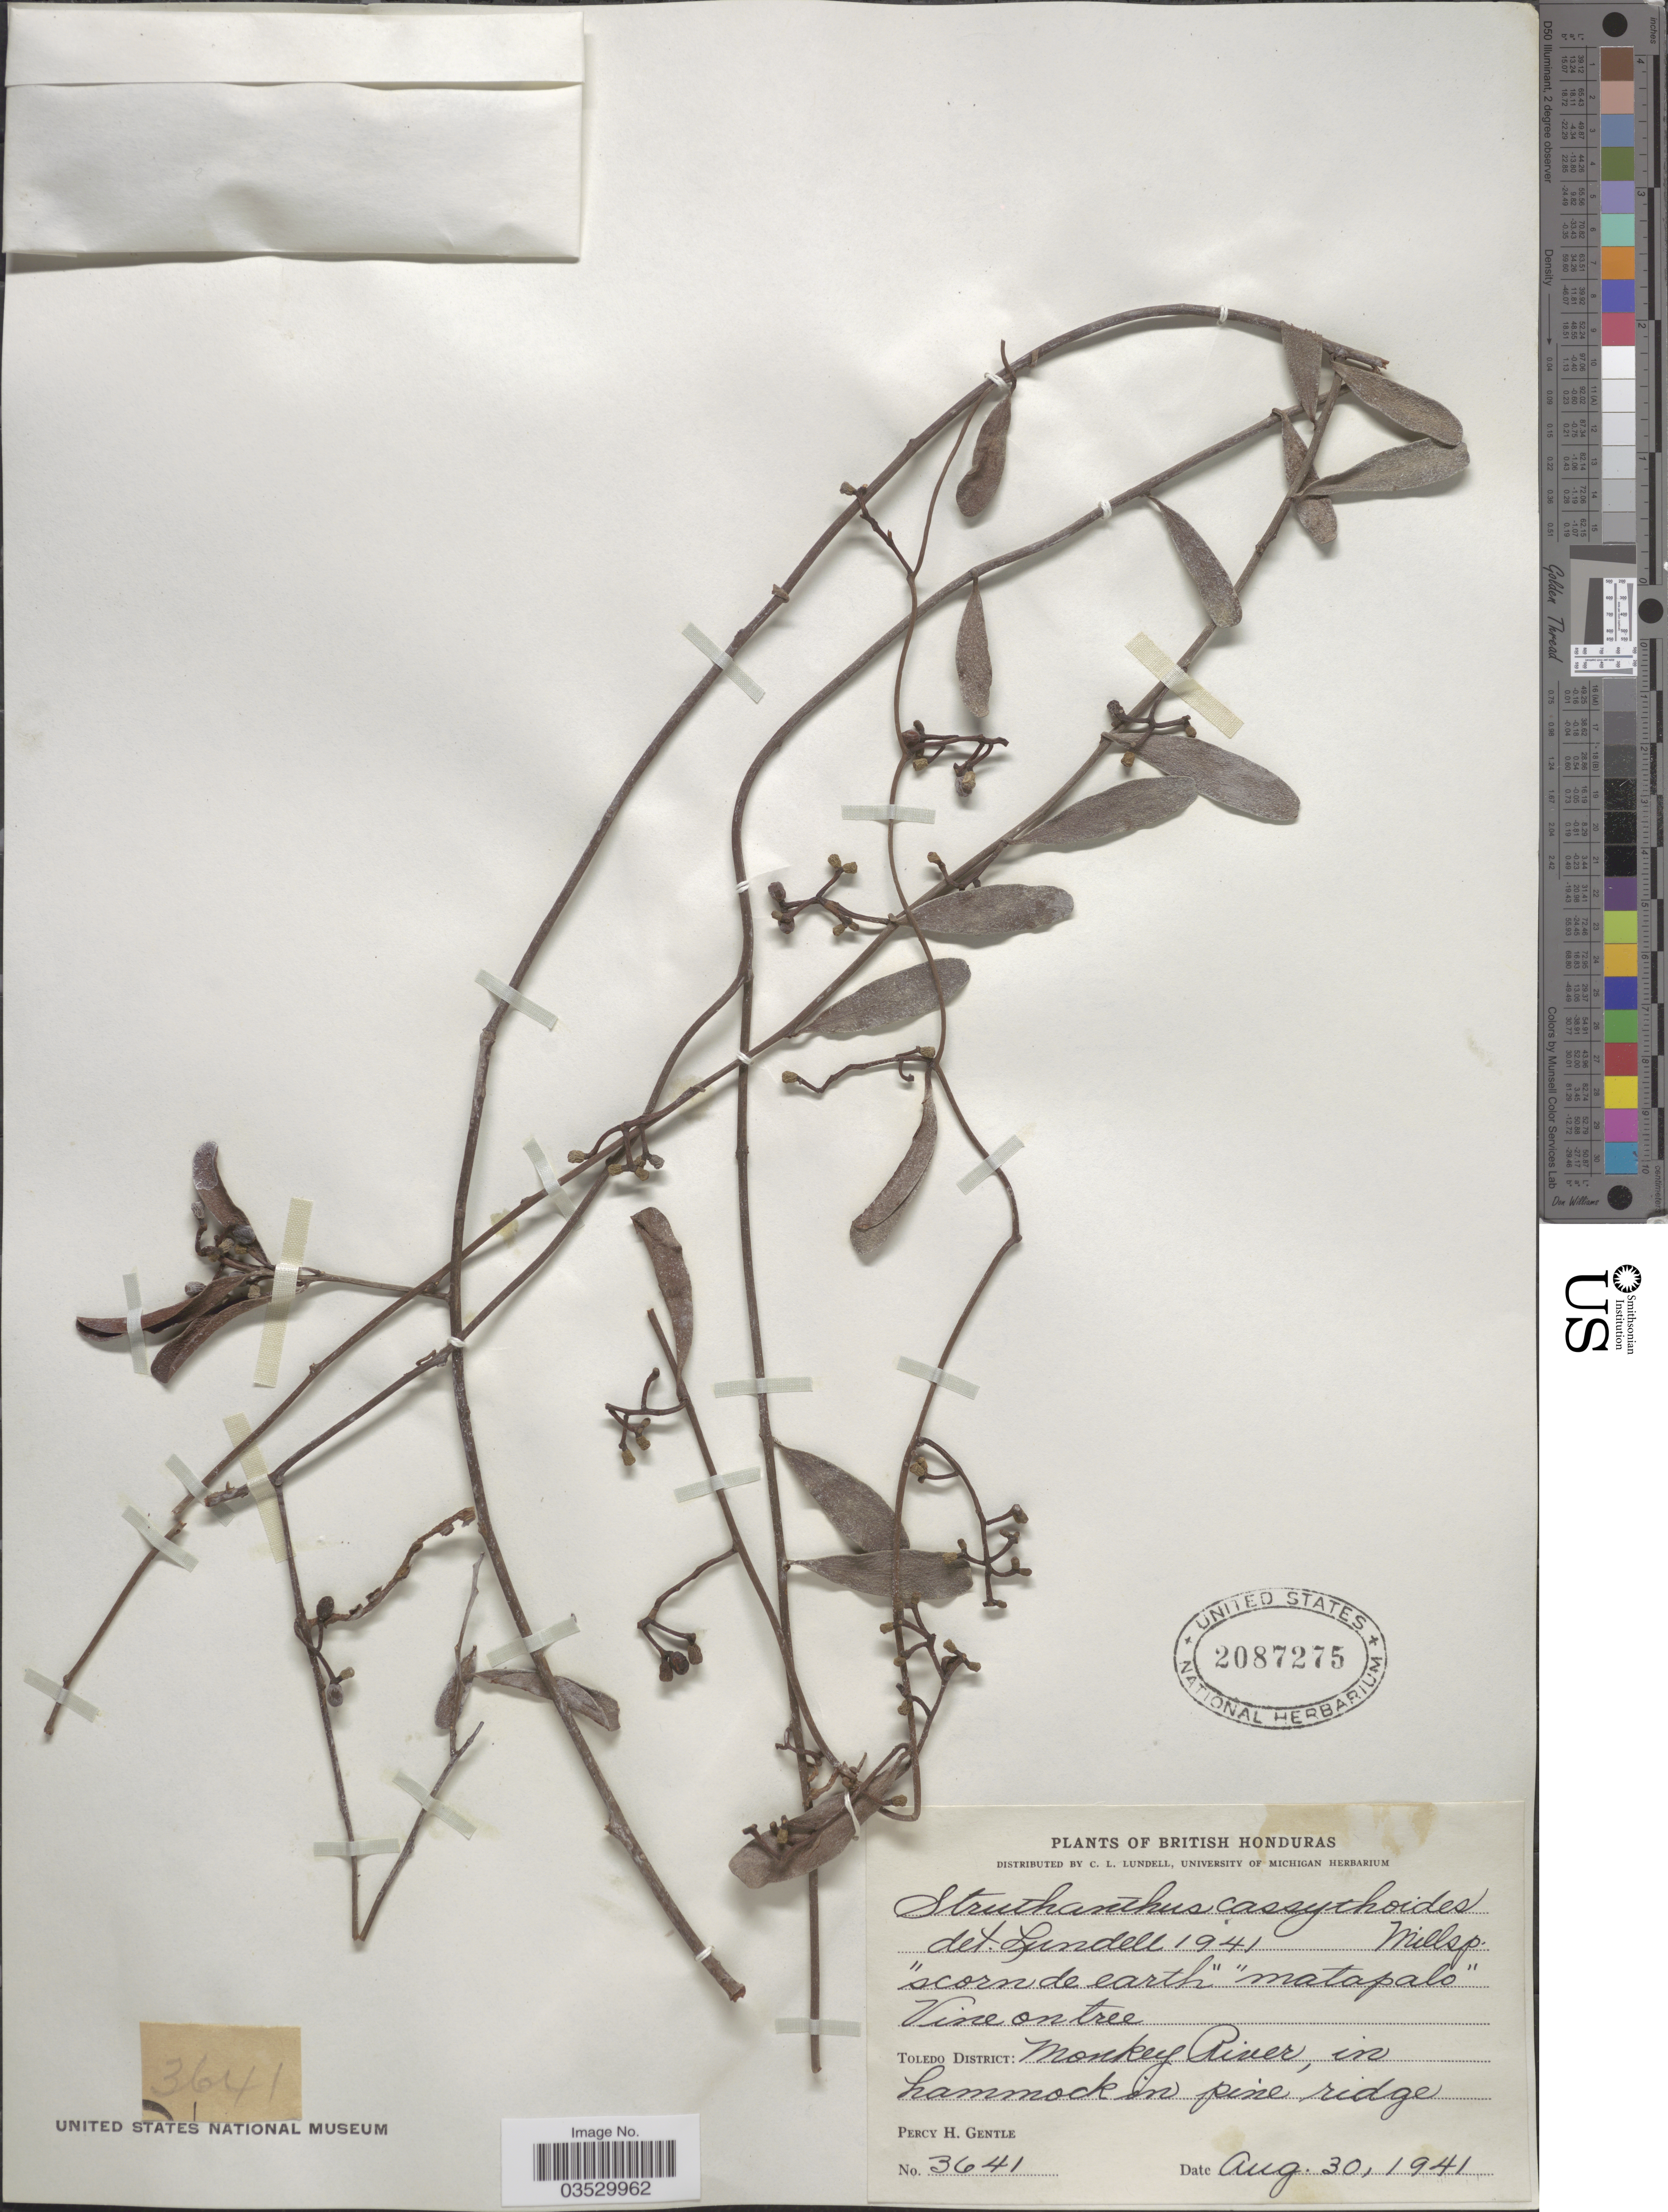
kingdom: Plantae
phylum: Tracheophyta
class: Magnoliopsida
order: Santalales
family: Loranthaceae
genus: Struthanthus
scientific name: Struthanthus cassythoides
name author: Standl.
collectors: P. H. Gentle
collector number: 3641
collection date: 1941-08-30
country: Belize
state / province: Toledo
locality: British Honduras. Toledo District: Monkey River, in hammock in pine ridge.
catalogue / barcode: US 2087275